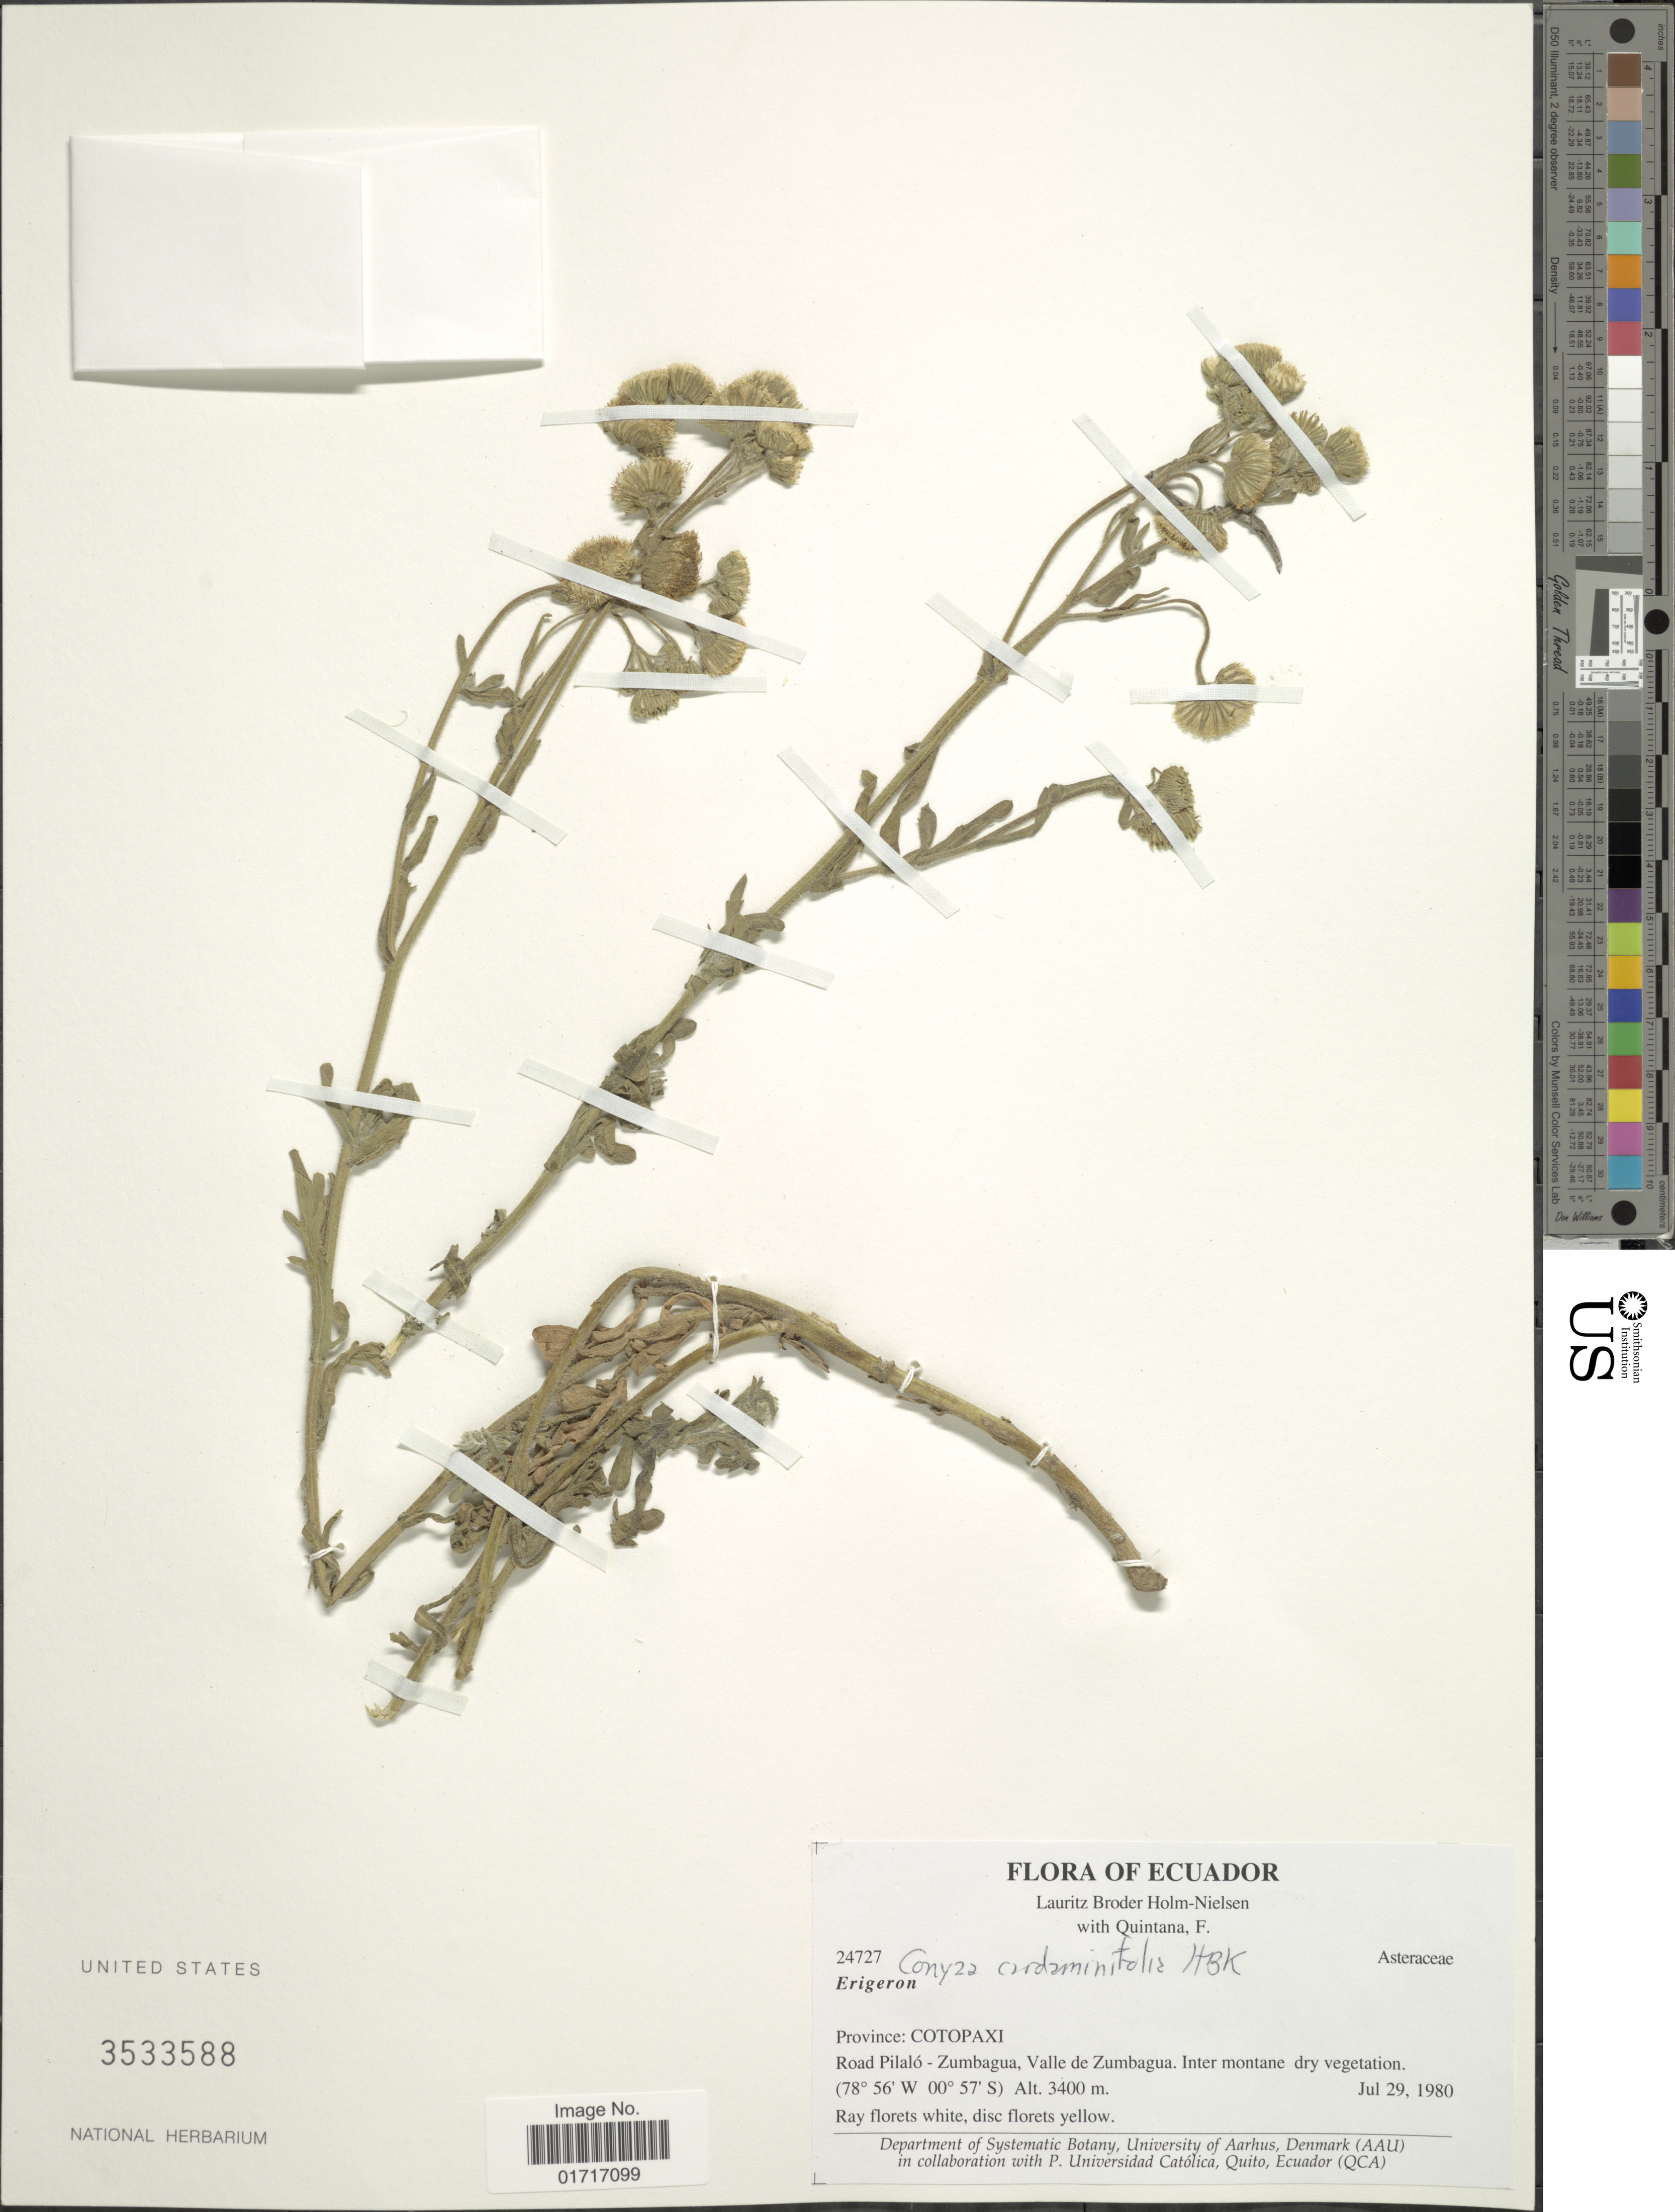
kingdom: Plantae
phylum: Tracheophyta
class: Magnoliopsida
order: Asterales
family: Asteraceae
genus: Conyza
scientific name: Conyza cardaminifolia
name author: Kunth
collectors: L. B. Holm-Nielsen & F. Quintana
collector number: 24727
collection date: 1980-07-29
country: Ecuador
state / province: Cotopaxi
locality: Province: Cotopaxi, Road Pilalo-Zumbagua, Valle de Zumbagua, Inter montane dry vegetation.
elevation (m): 3400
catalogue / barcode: US 3533588